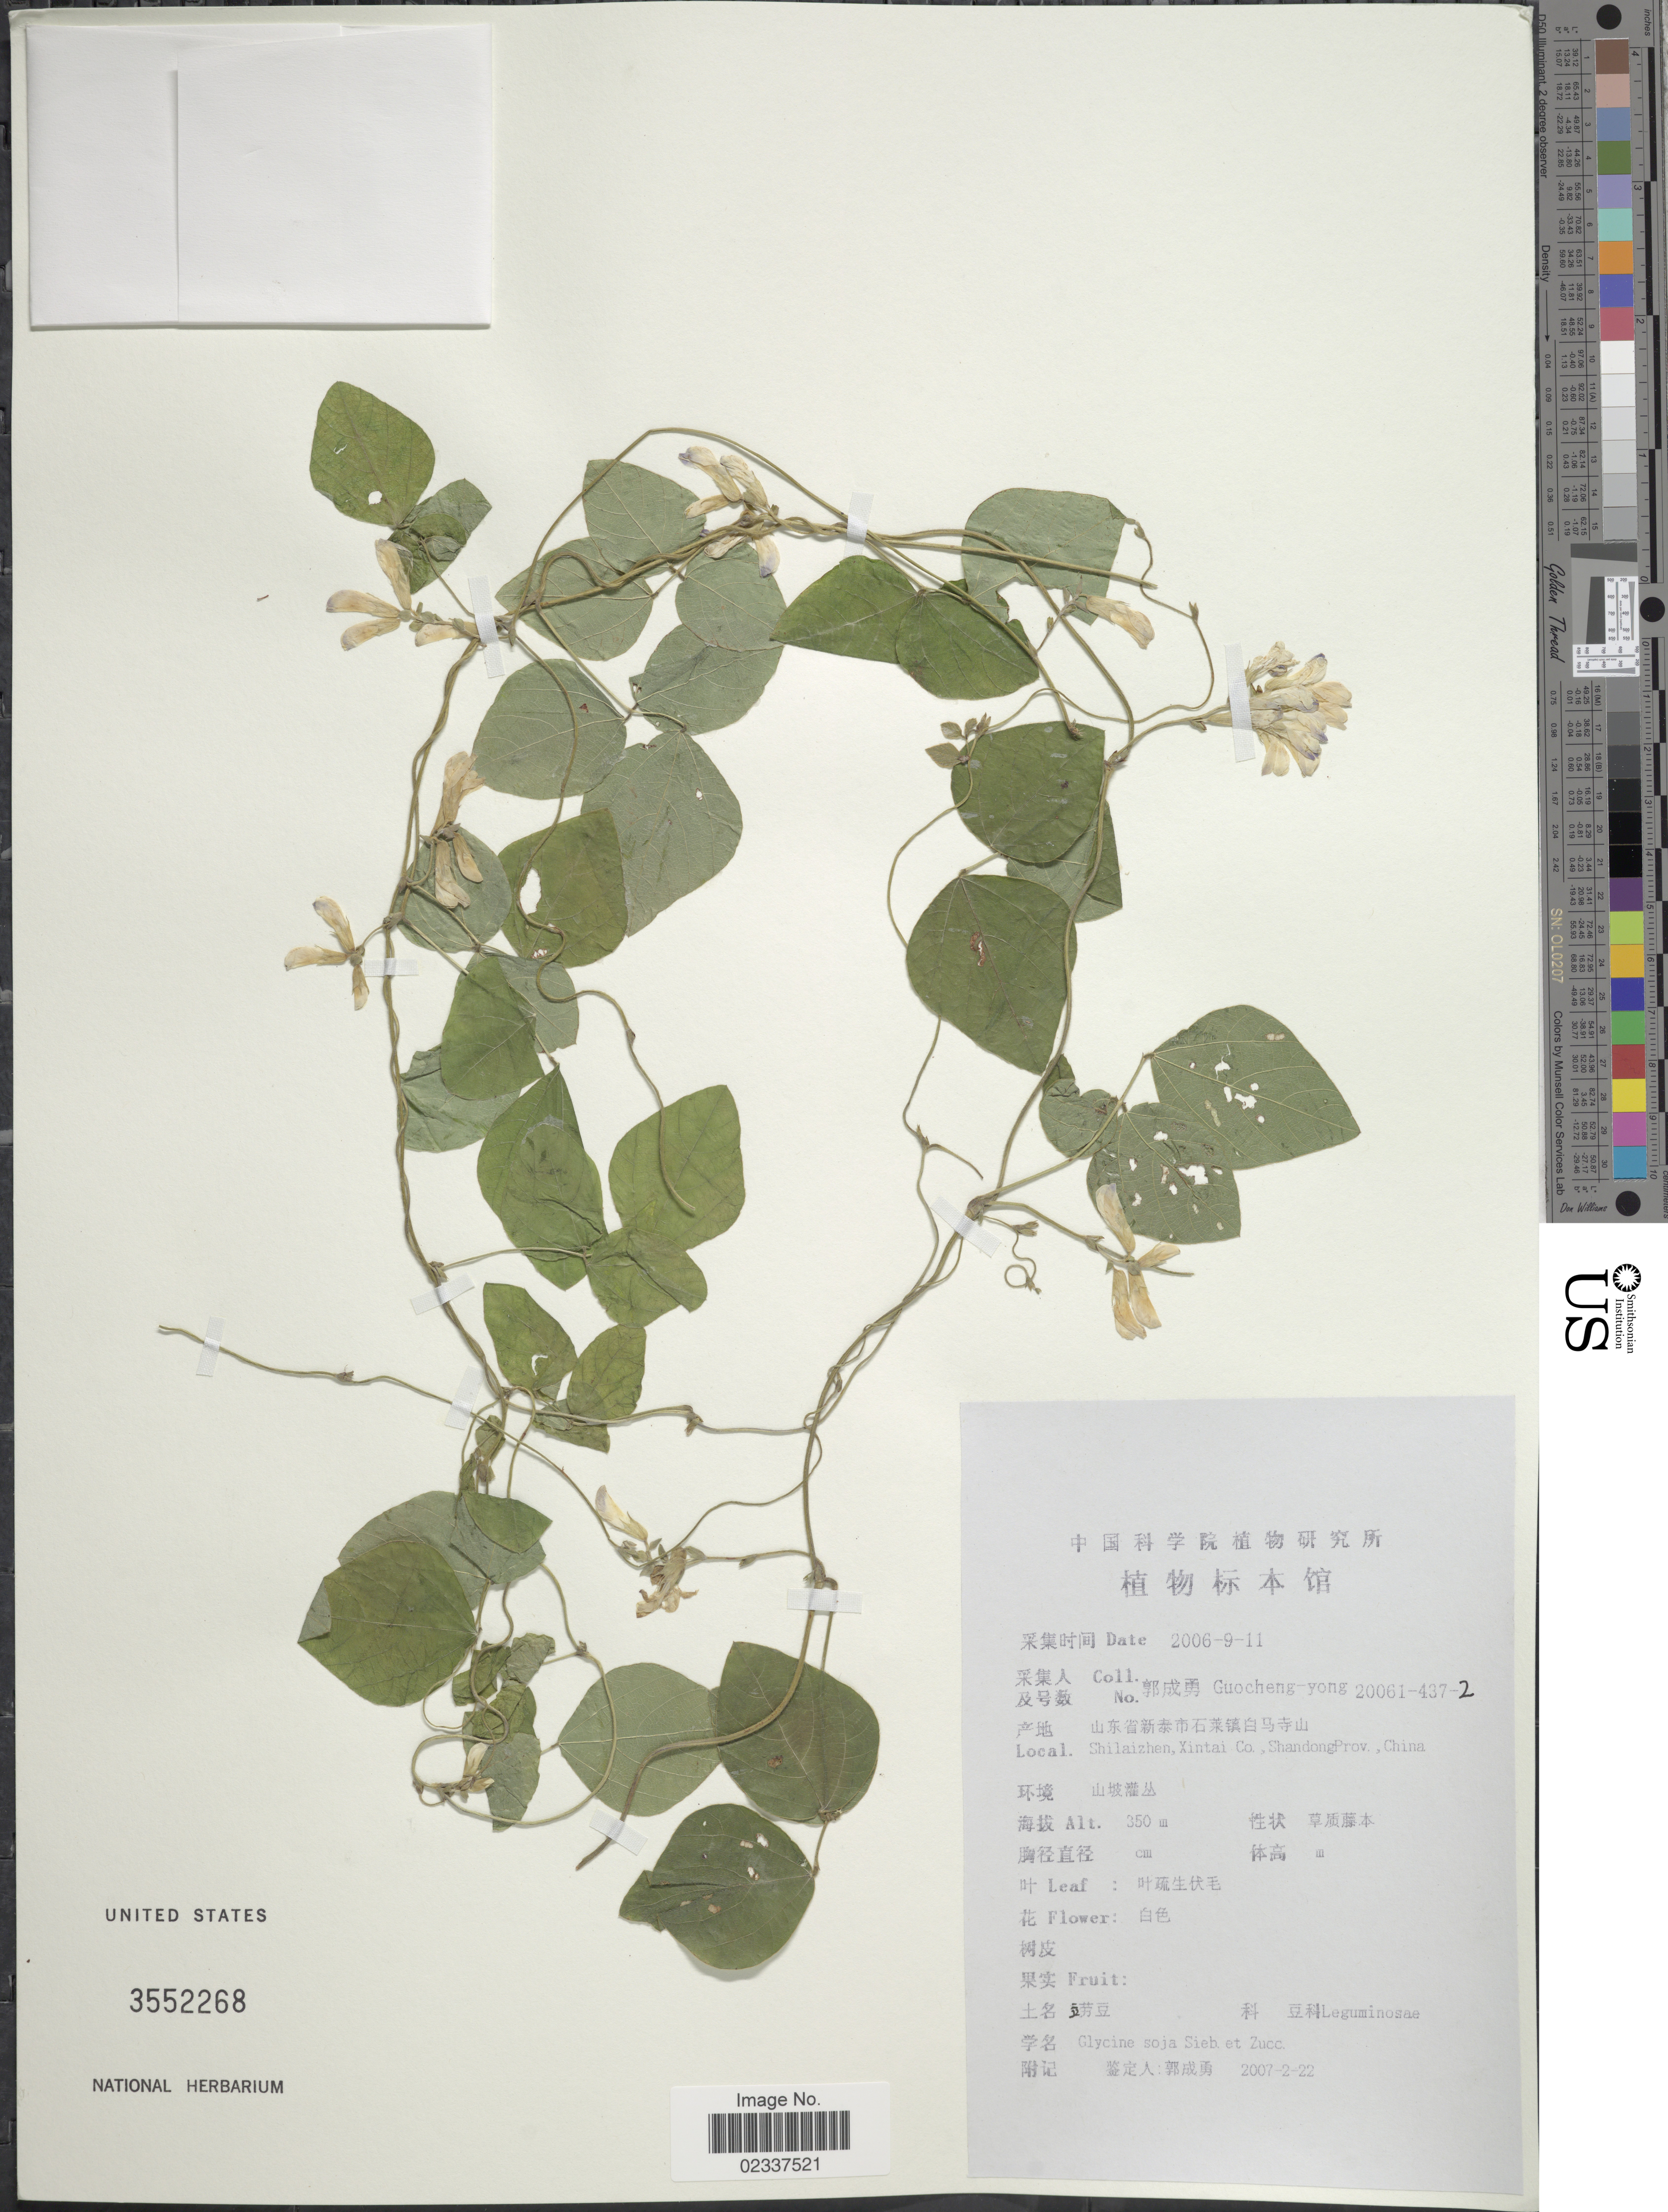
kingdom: Plantae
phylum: Tracheophyta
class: Magnoliopsida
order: Fabales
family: Fabaceae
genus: Glycine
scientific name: Glycine soja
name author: Siebold & Zucc.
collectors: Guo cheng-yong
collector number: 20061-437-2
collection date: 2006-09-11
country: China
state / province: Shandong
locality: Shilaizhen, Xintai Co.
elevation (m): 350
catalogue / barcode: US 3552268